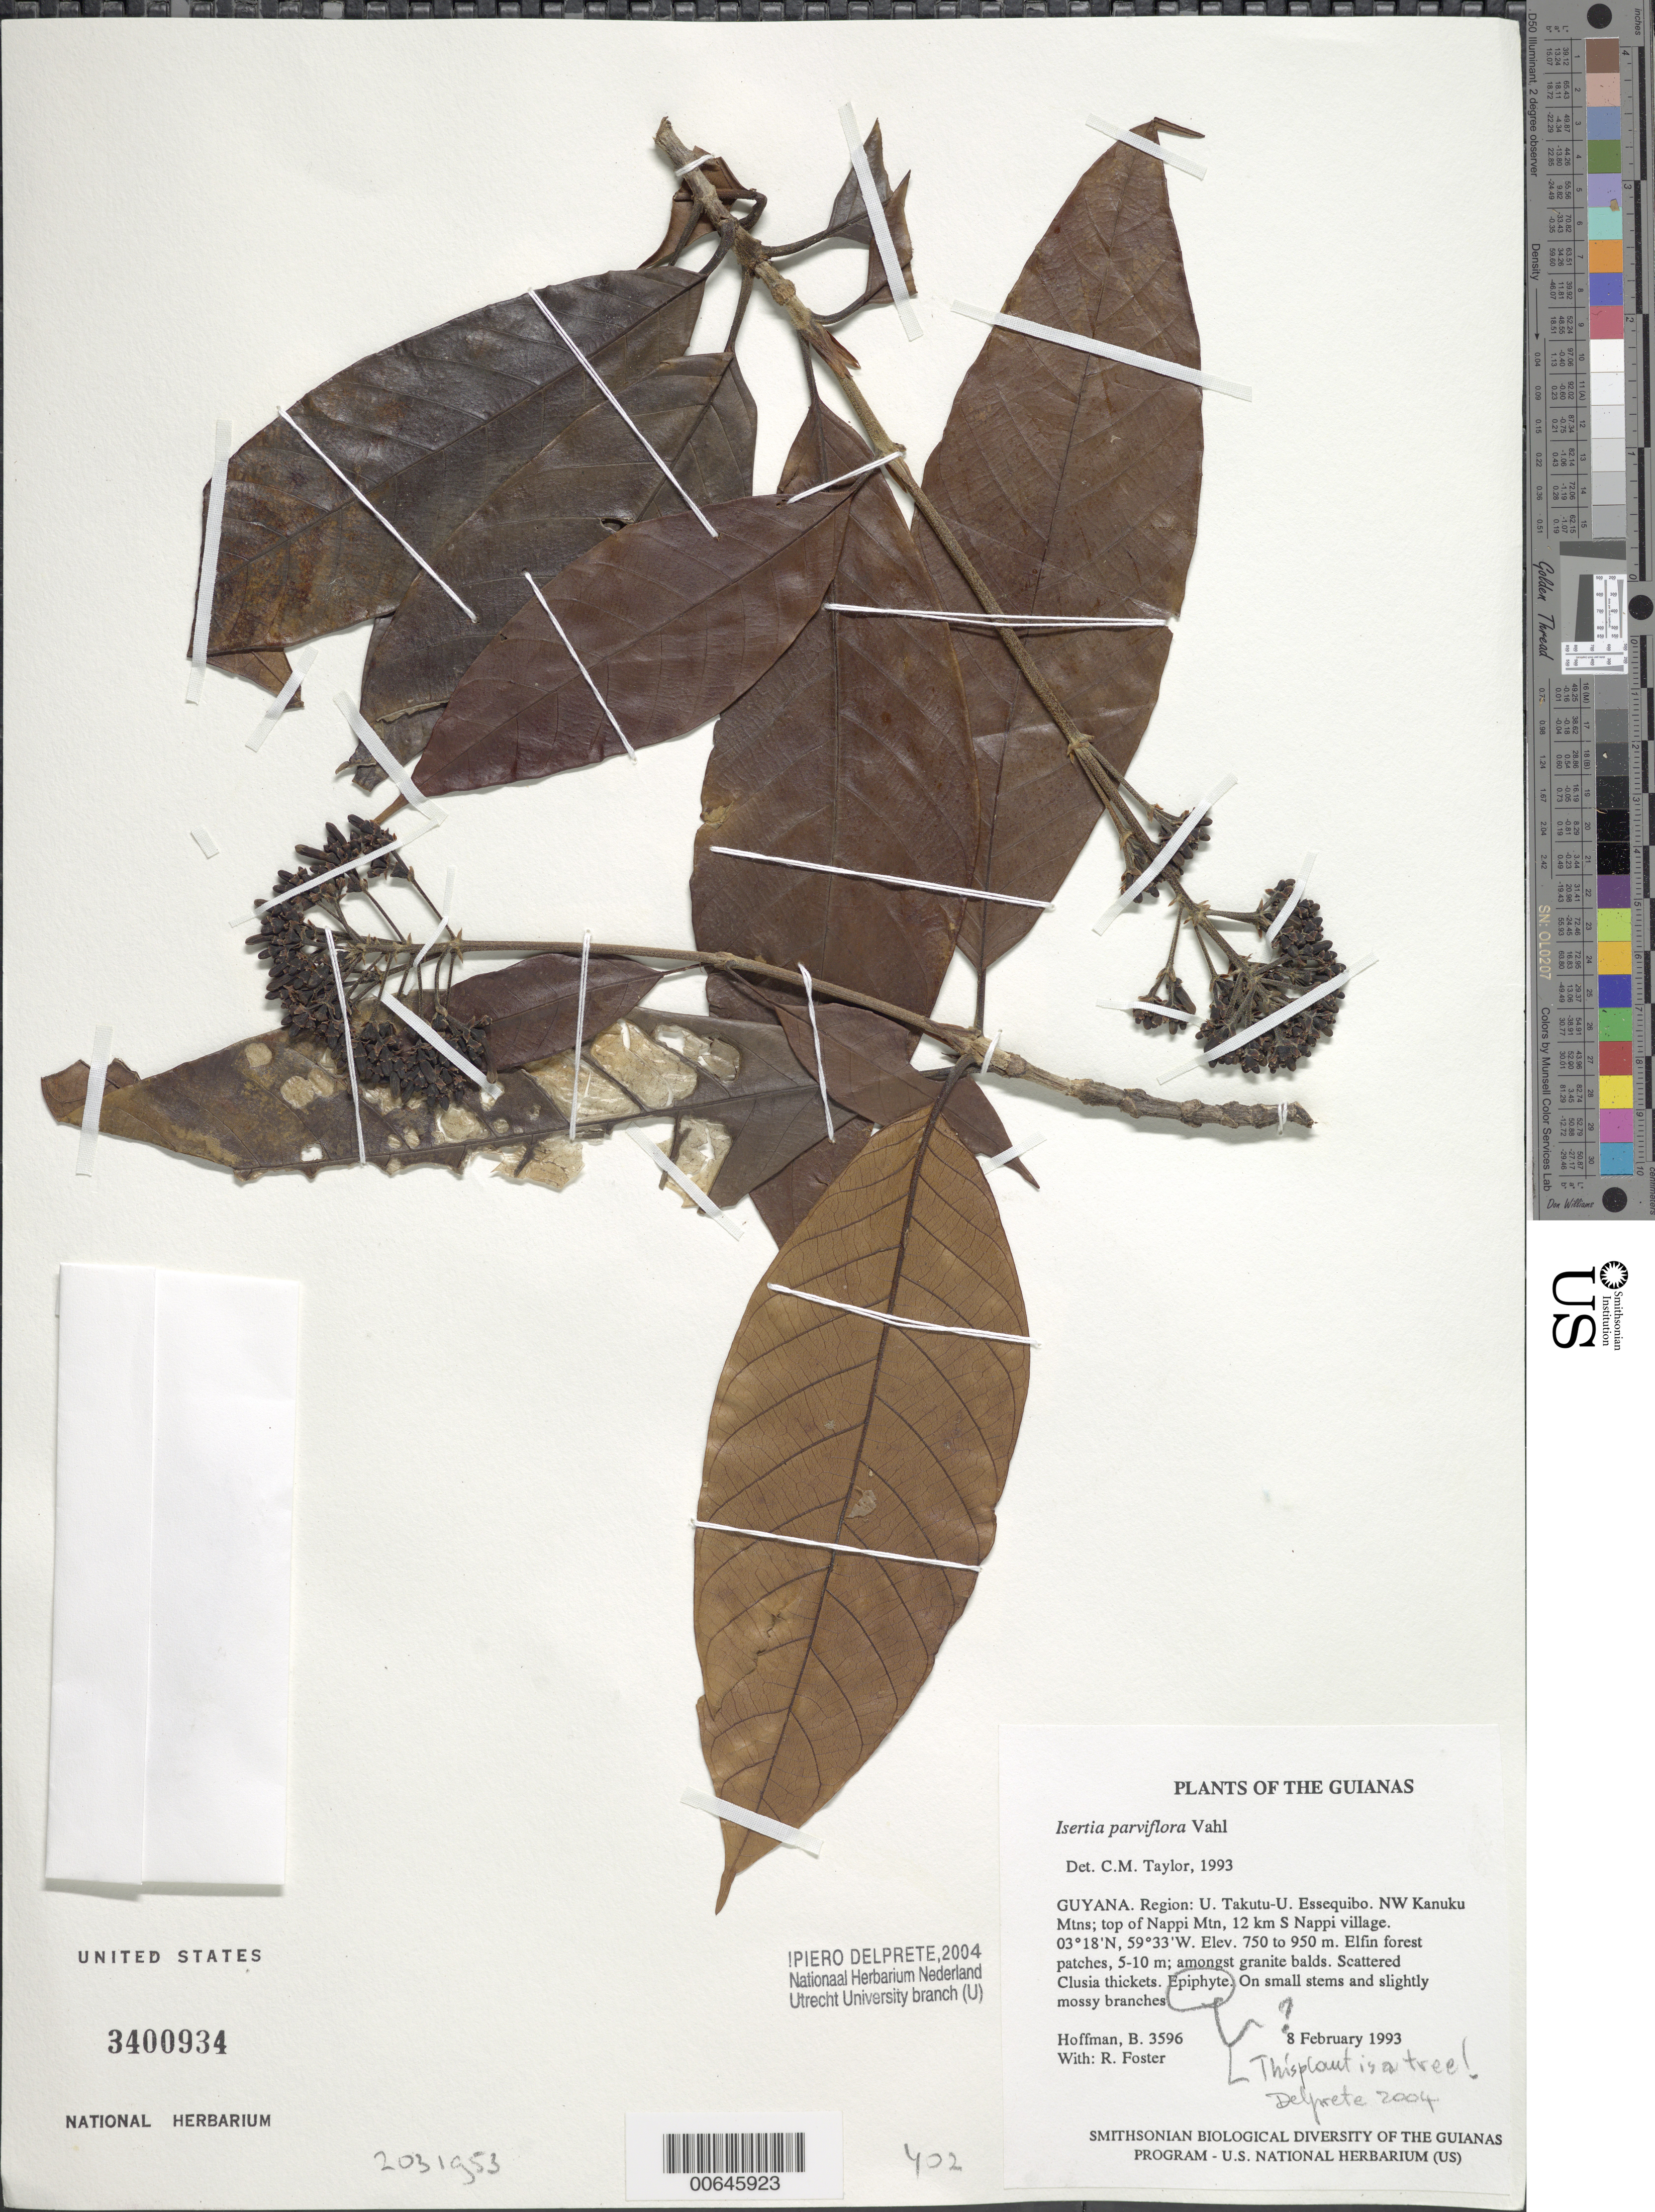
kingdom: Plantae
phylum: Tracheophyta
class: Magnoliopsida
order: Gentianales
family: Rubiaceae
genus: Isertia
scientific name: Isertia parviflora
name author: Vahl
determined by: Taylor, Charlotte M.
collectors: B. Hoffman & R. Foster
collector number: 3596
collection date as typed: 8 February 1993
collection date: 1993-02-08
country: Guyana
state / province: U. Takutu-U. Essequibo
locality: NW Kanuku Mountains; top of Nappi Mountain, 12 km S of Nappi village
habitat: Elfin forest patches, 5-10 m; amongst granite balds. Scattered Clusia thickets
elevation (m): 750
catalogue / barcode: US 3400934